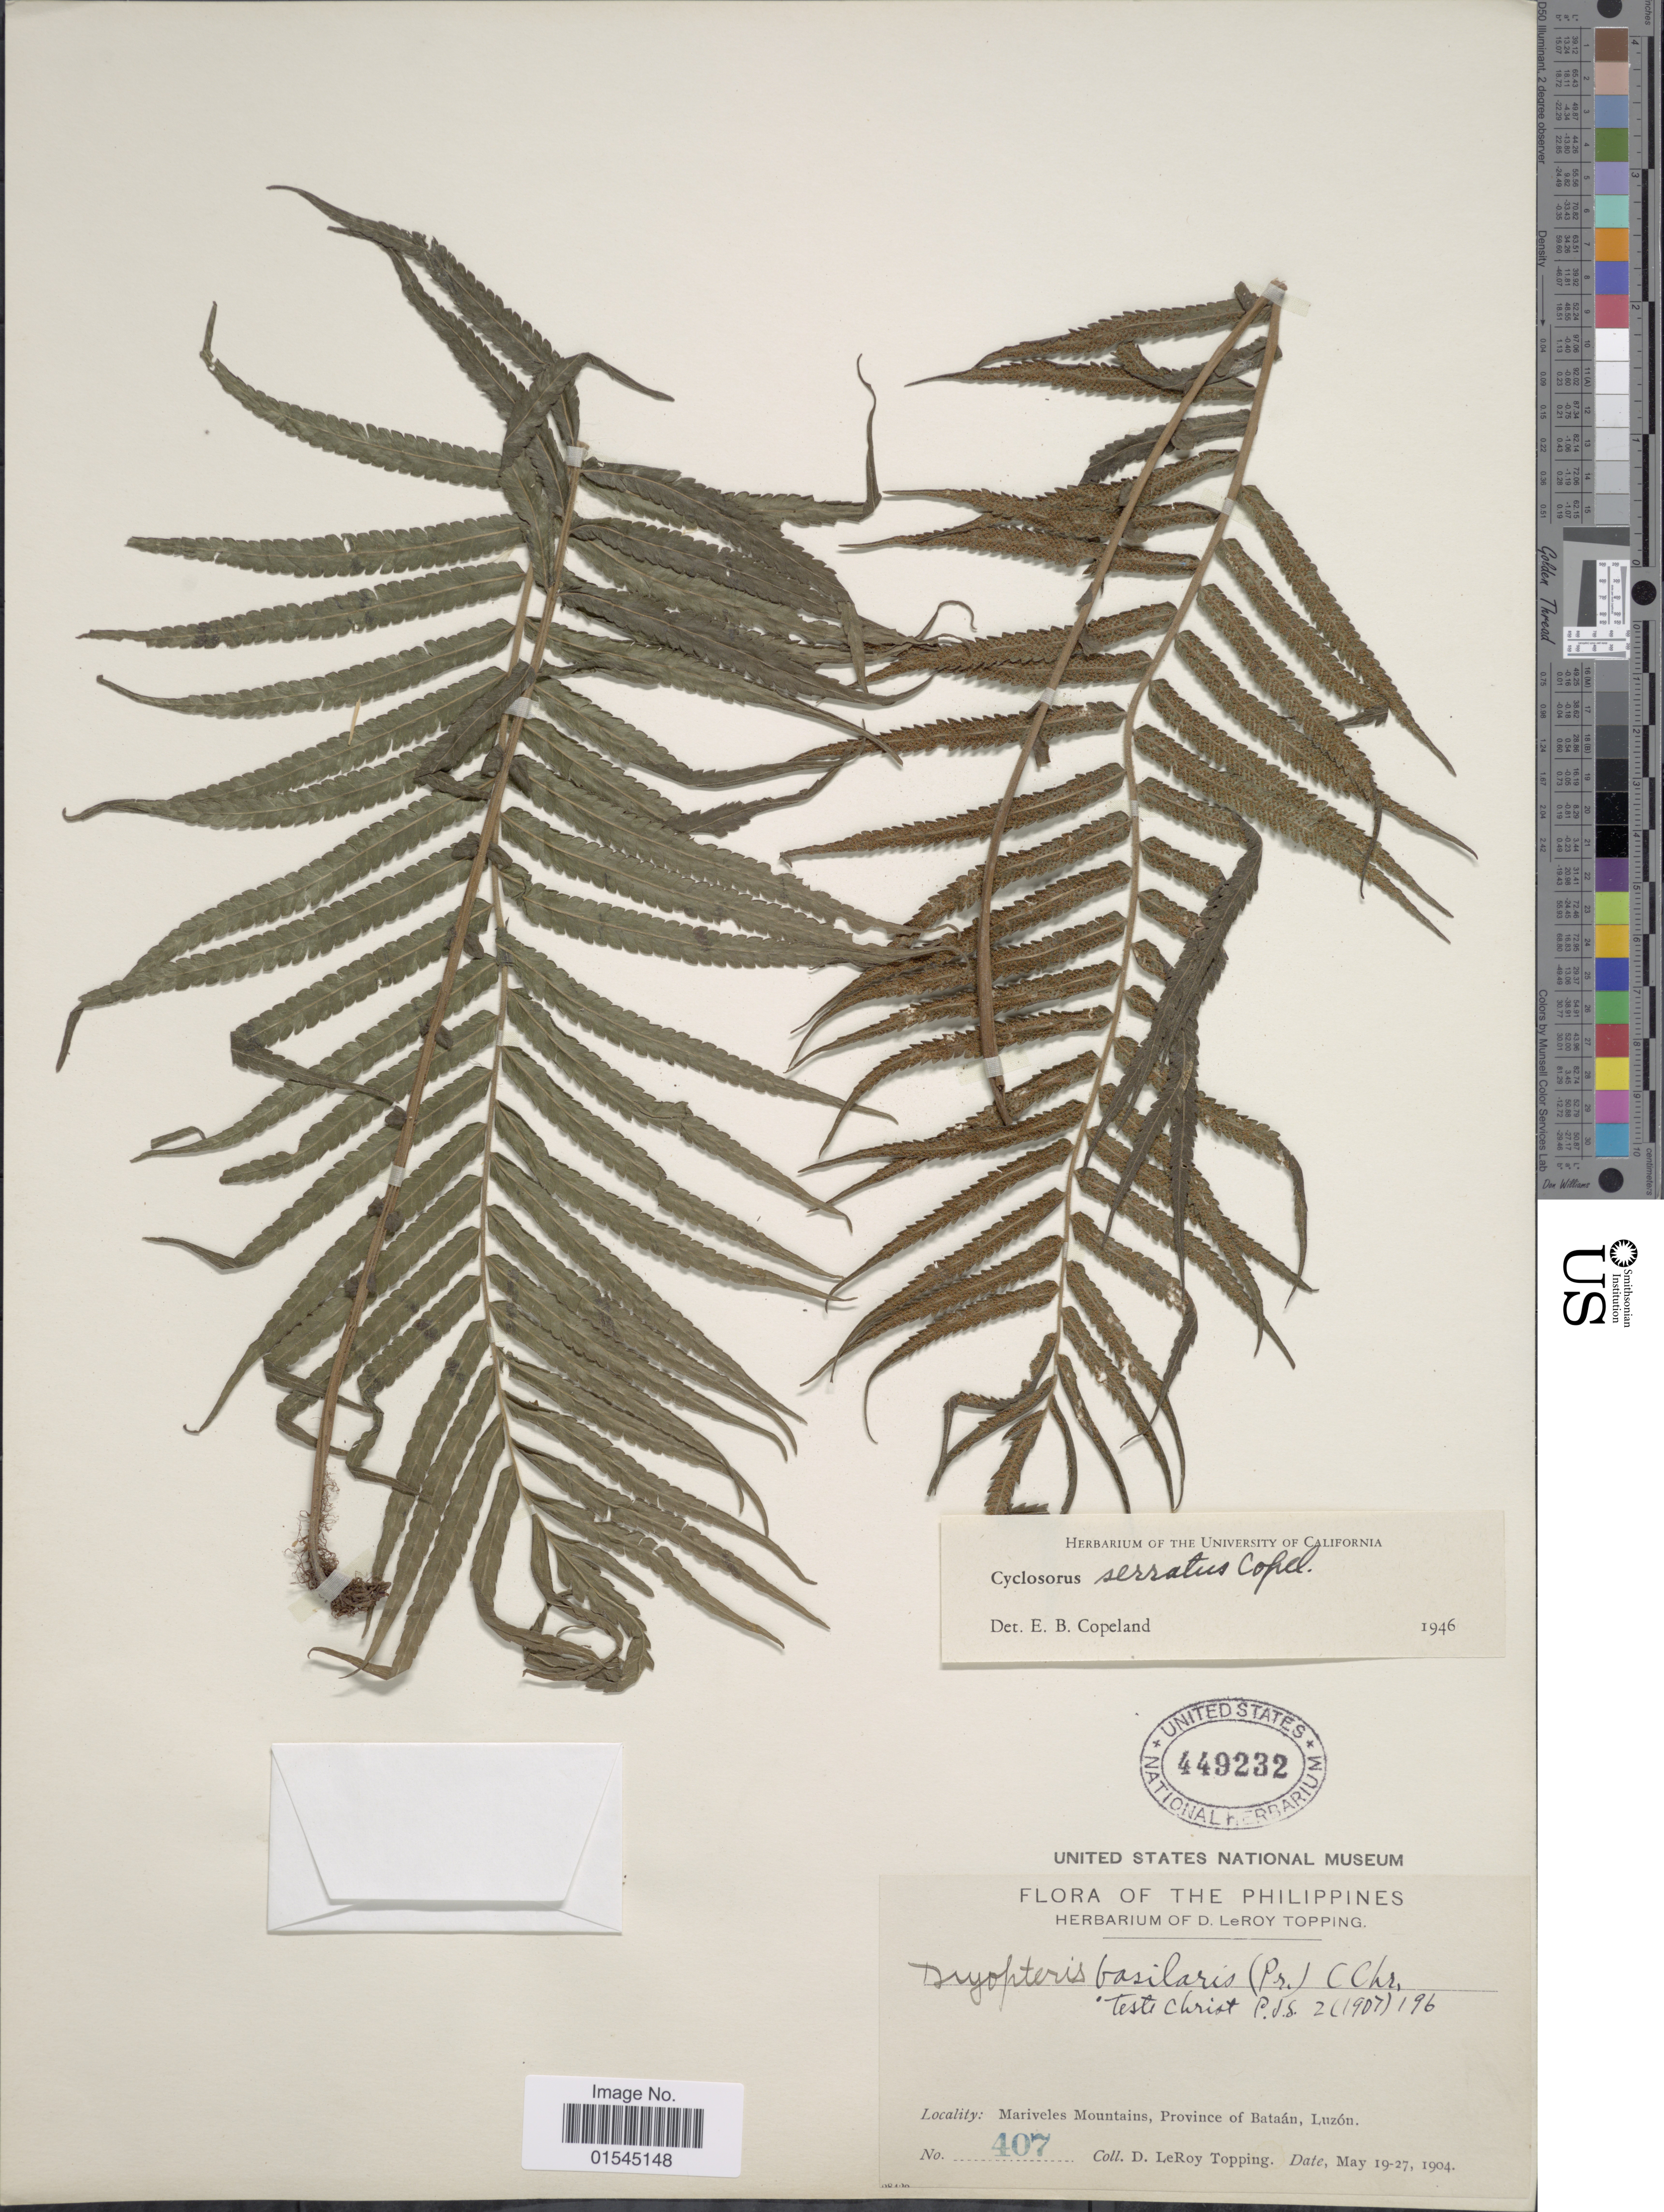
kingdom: Plantae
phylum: Tracheophyta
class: Polypodiopsida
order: Polypodiales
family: Thelypteridaceae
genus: Sphaerostephanos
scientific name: Sphaerostephanos productus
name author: (Kaulf.) Holttum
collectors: D. L. Topping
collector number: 407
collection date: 1904-05-19/1904-05-27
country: Philippines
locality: Mariveles Mountain, Province of Bataán, Luzón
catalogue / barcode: US 449232